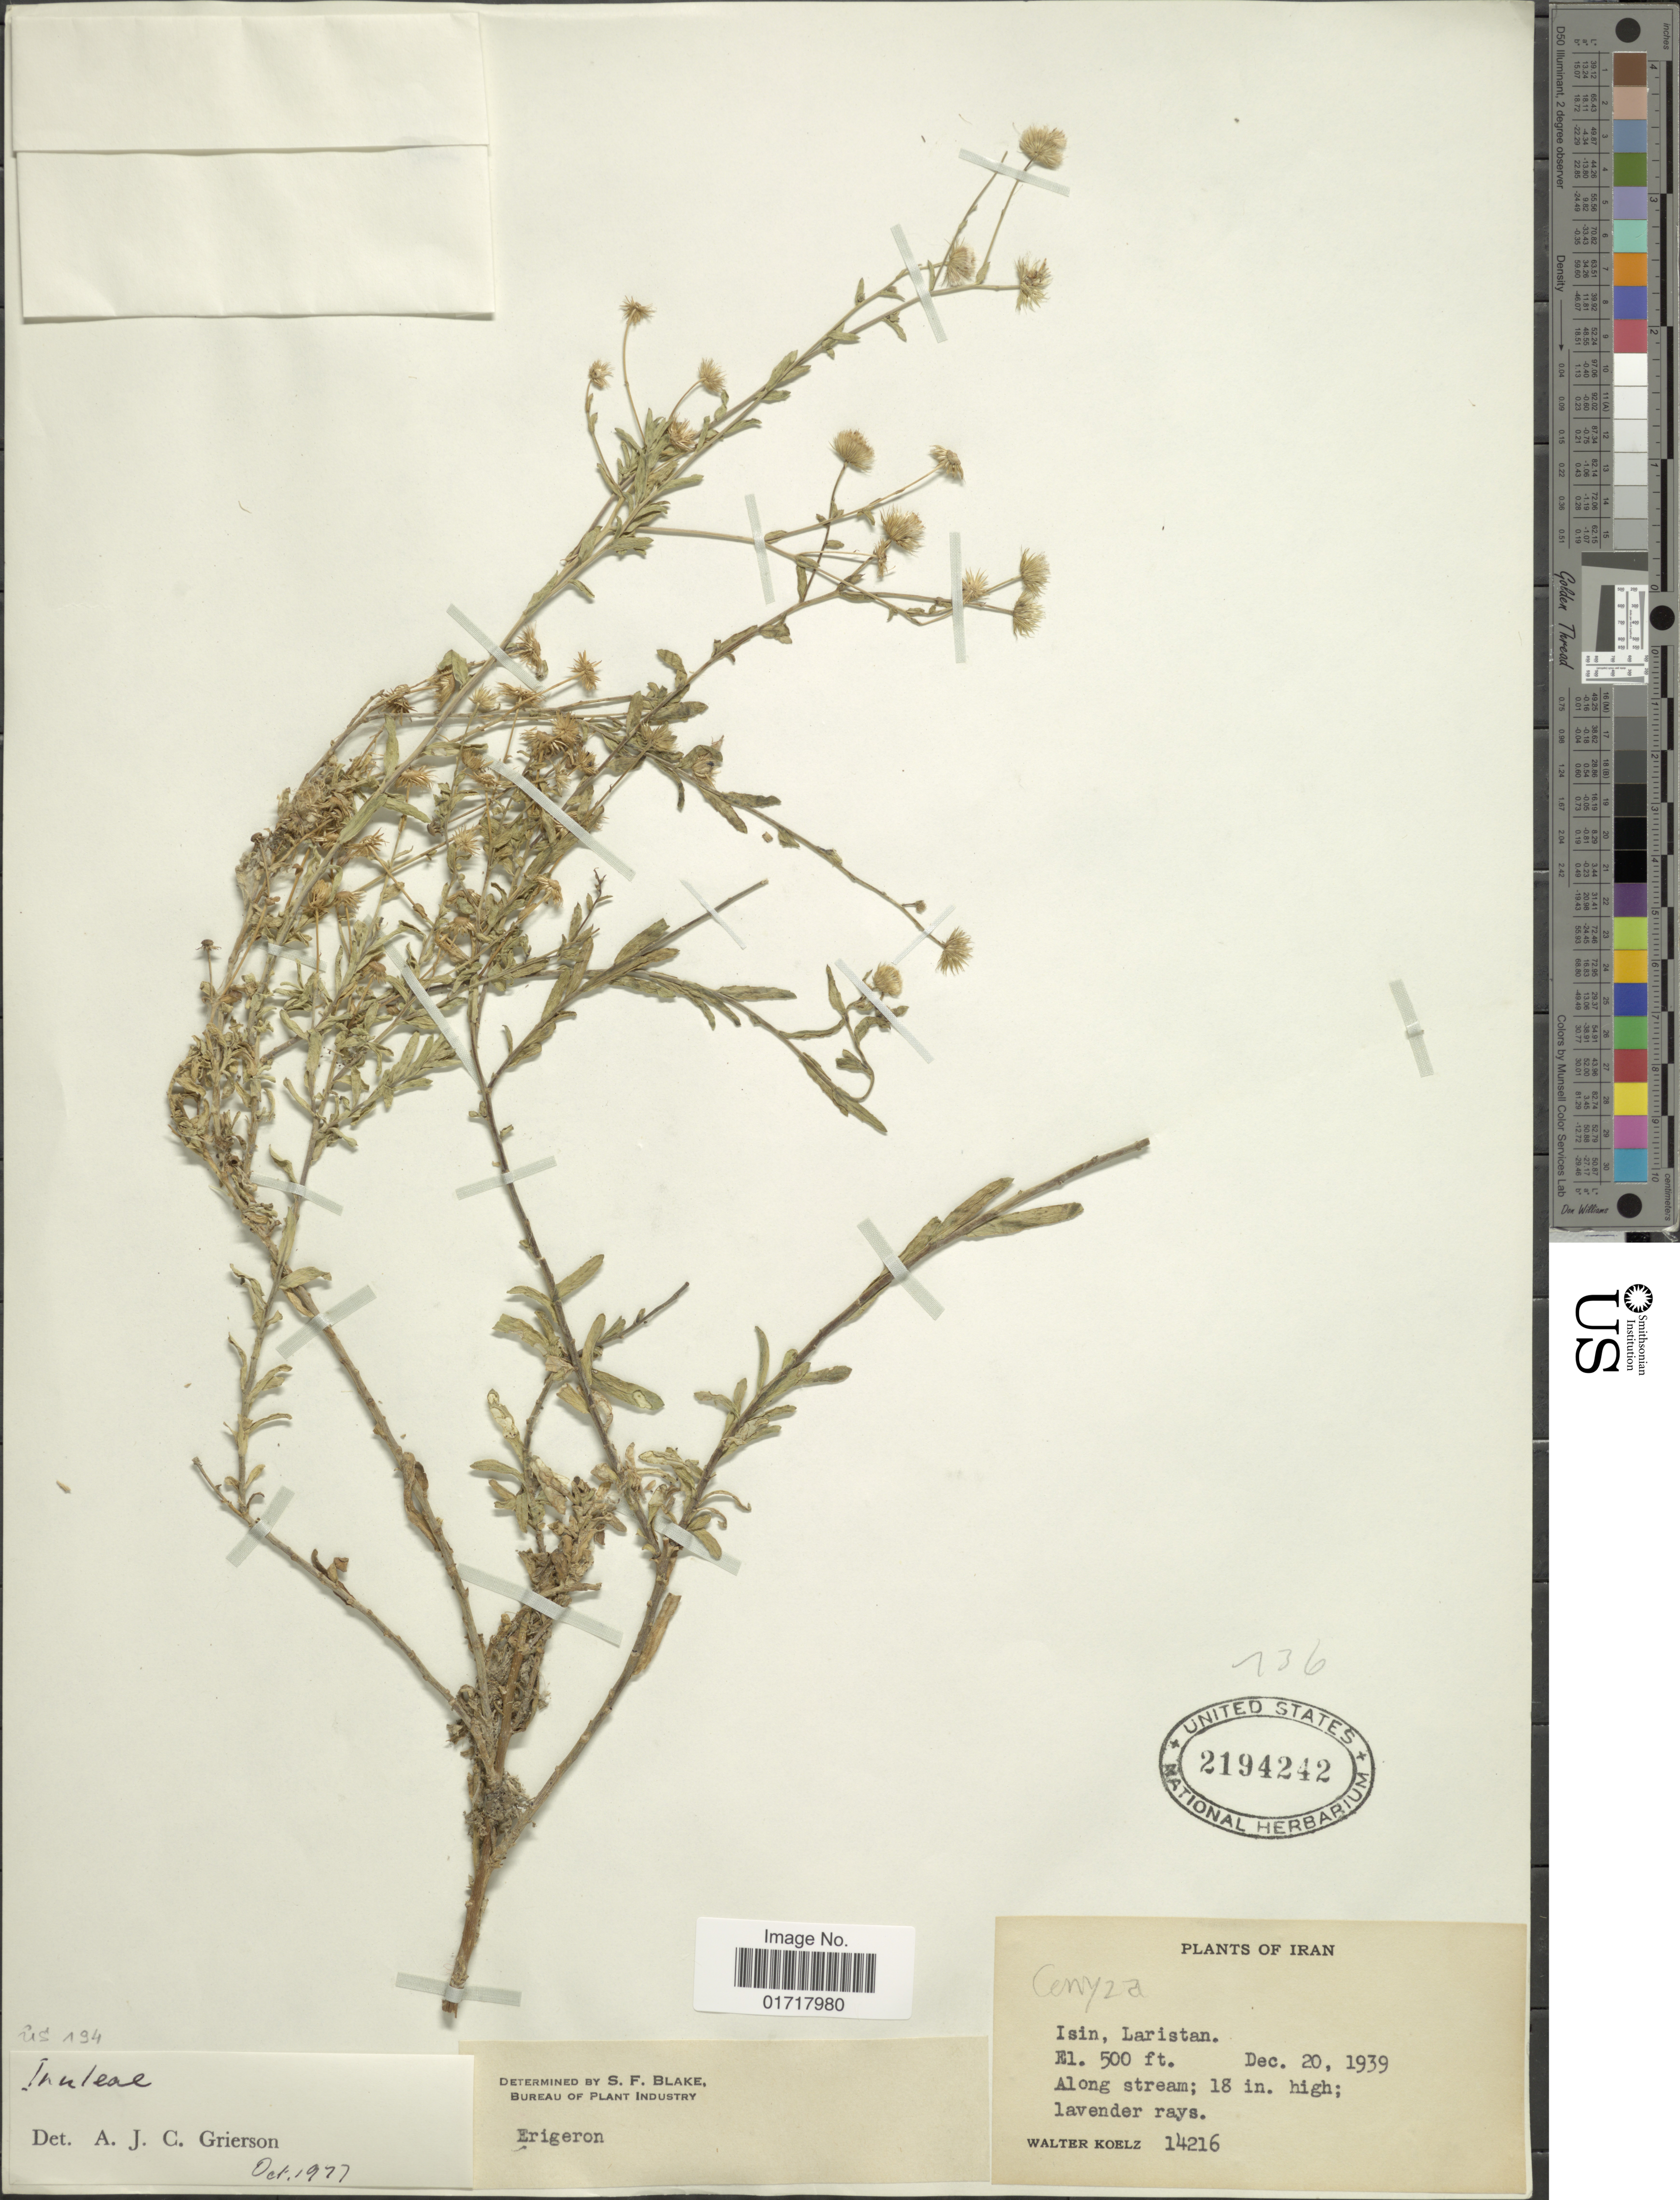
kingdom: Plantae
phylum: Tracheophyta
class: Magnoliopsida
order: Asterales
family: Asteraceae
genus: Conyza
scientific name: Conyza sp.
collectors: W. N. Koelz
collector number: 14216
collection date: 1939-12-20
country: Iran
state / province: Hormozgan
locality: Isin, Laristan. Along stream.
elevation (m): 152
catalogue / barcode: US 2194242